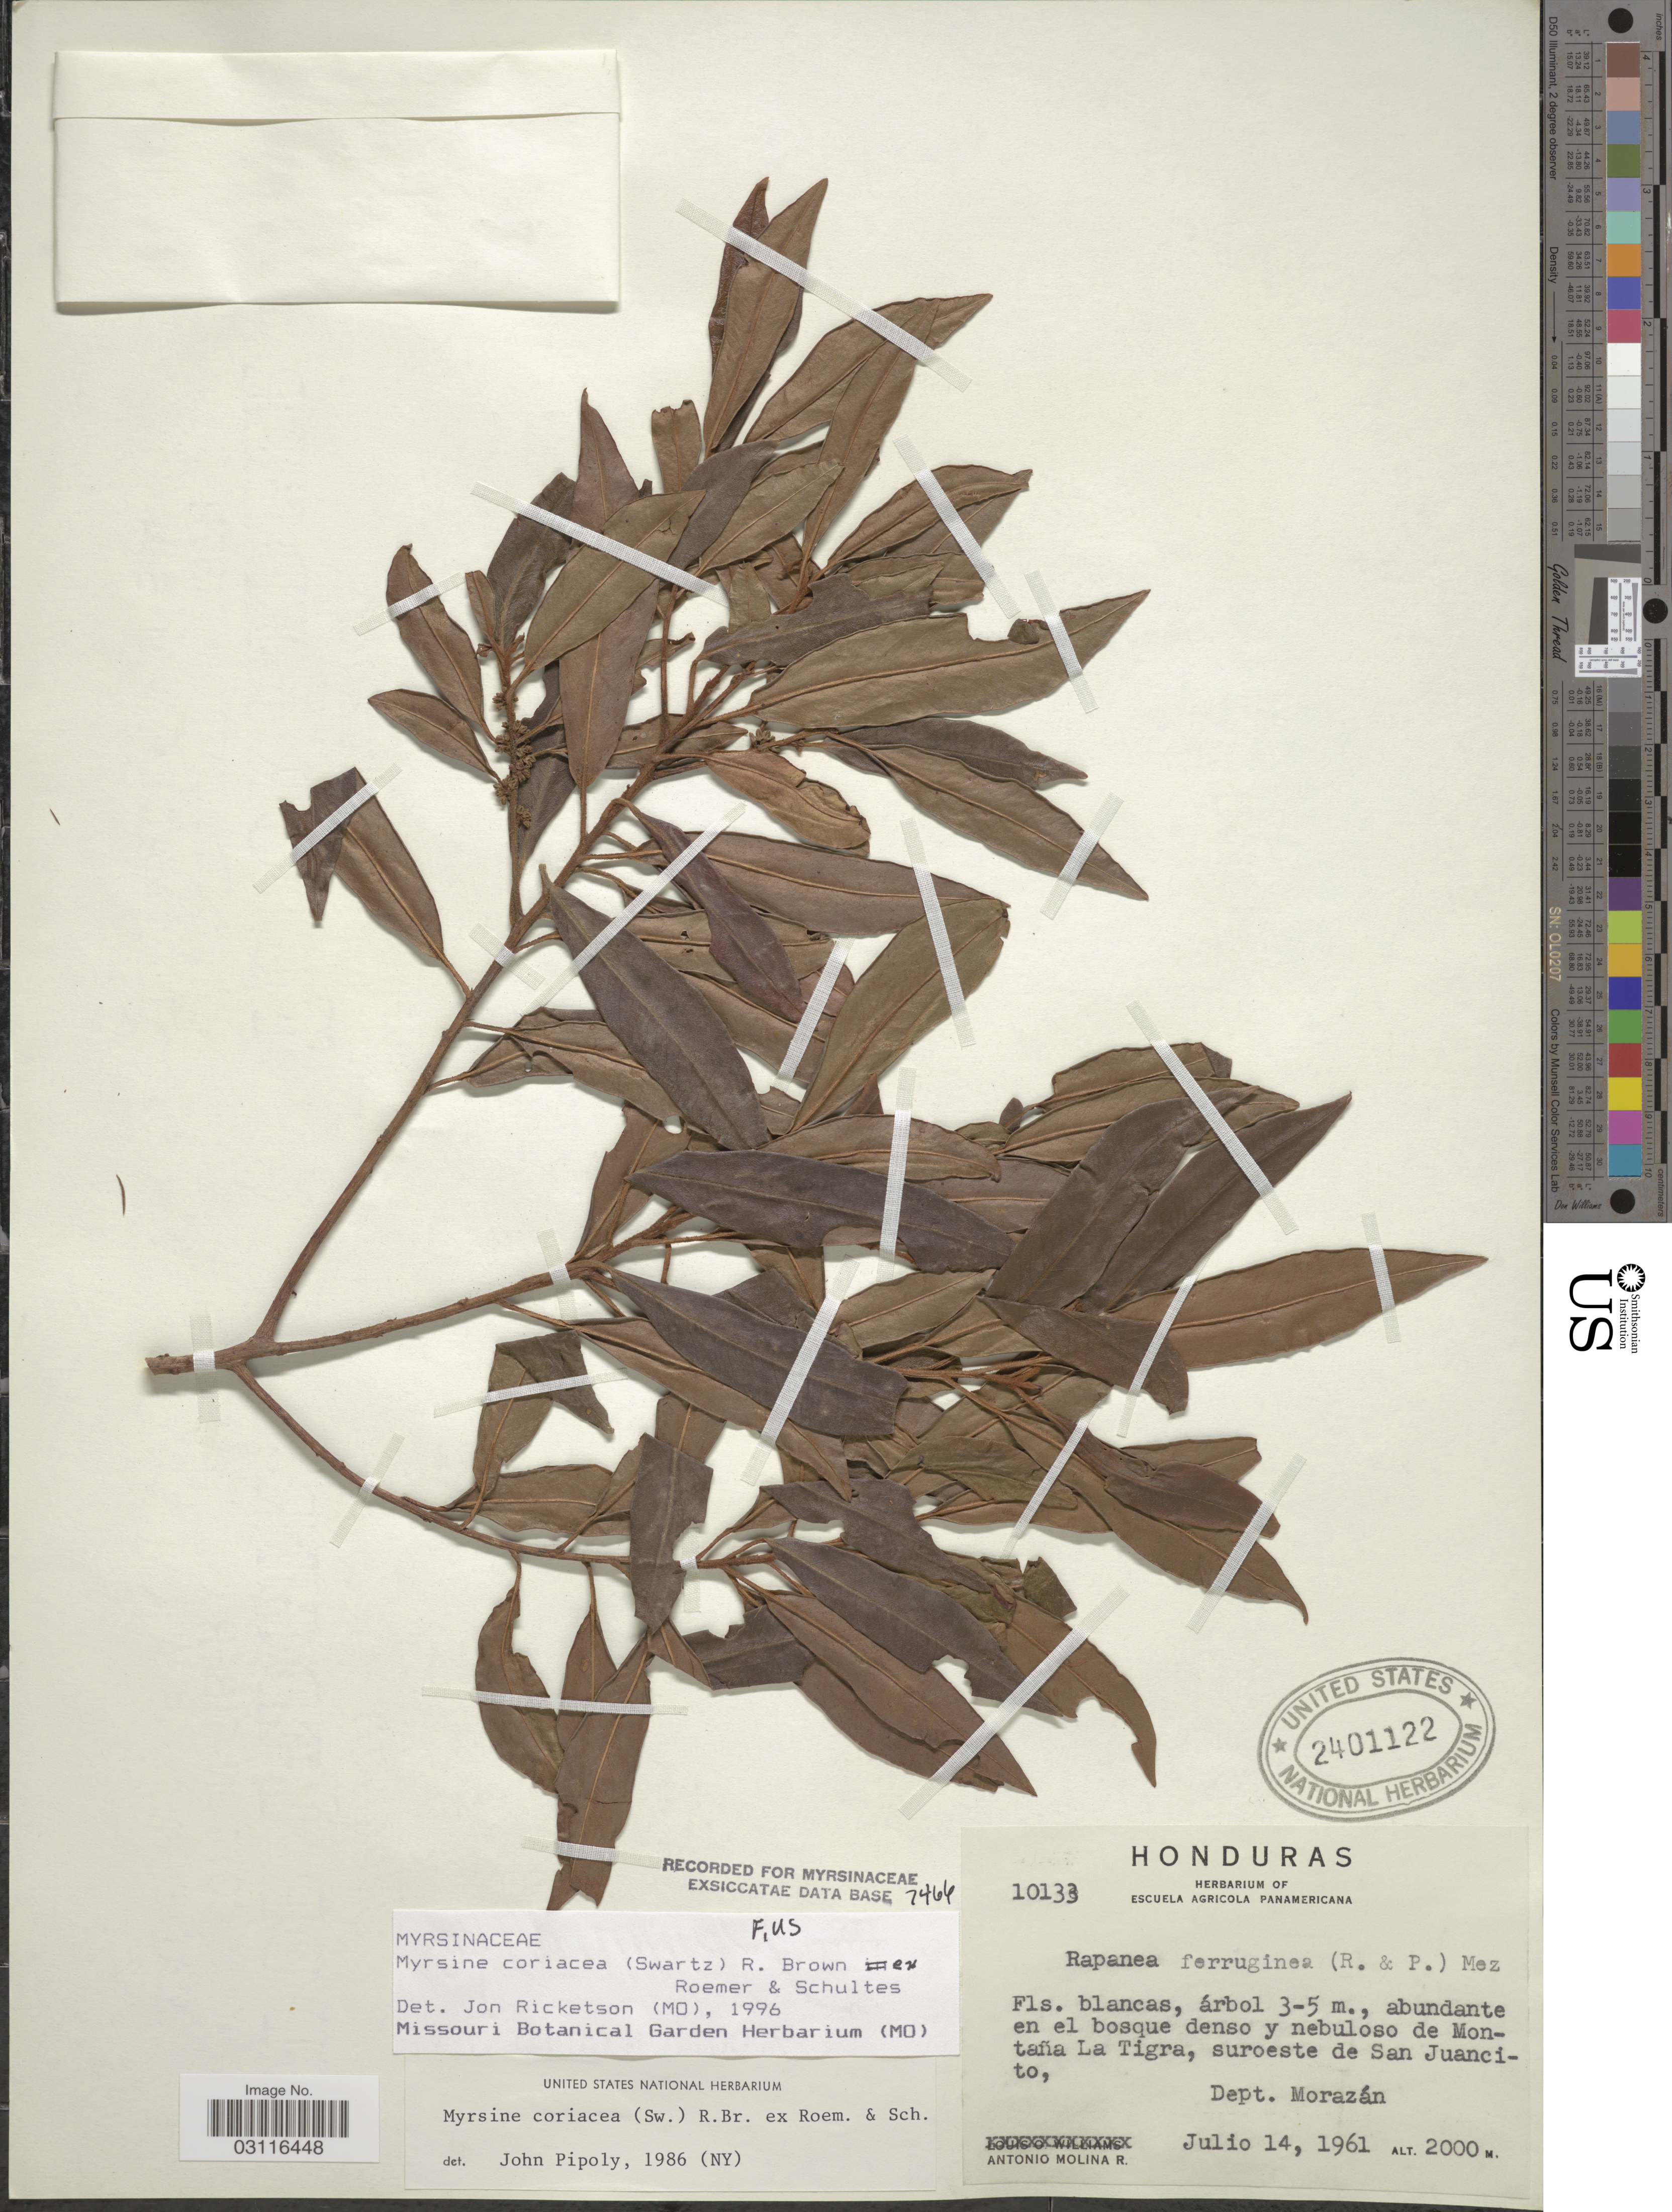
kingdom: Plantae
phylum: Tracheophyta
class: Magnoliopsida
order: Ericales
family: Primulaceae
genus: Myrsine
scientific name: Myrsine coriacea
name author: (Sw.) R. Br. ex Roem. & Schult.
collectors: A. Molina R.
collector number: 10133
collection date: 1961-07-14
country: Honduras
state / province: Fco. Morazán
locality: Montaña La Tigra, suroeste de San Juancito, Dept. Morazán.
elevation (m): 2000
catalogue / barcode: US 2401122